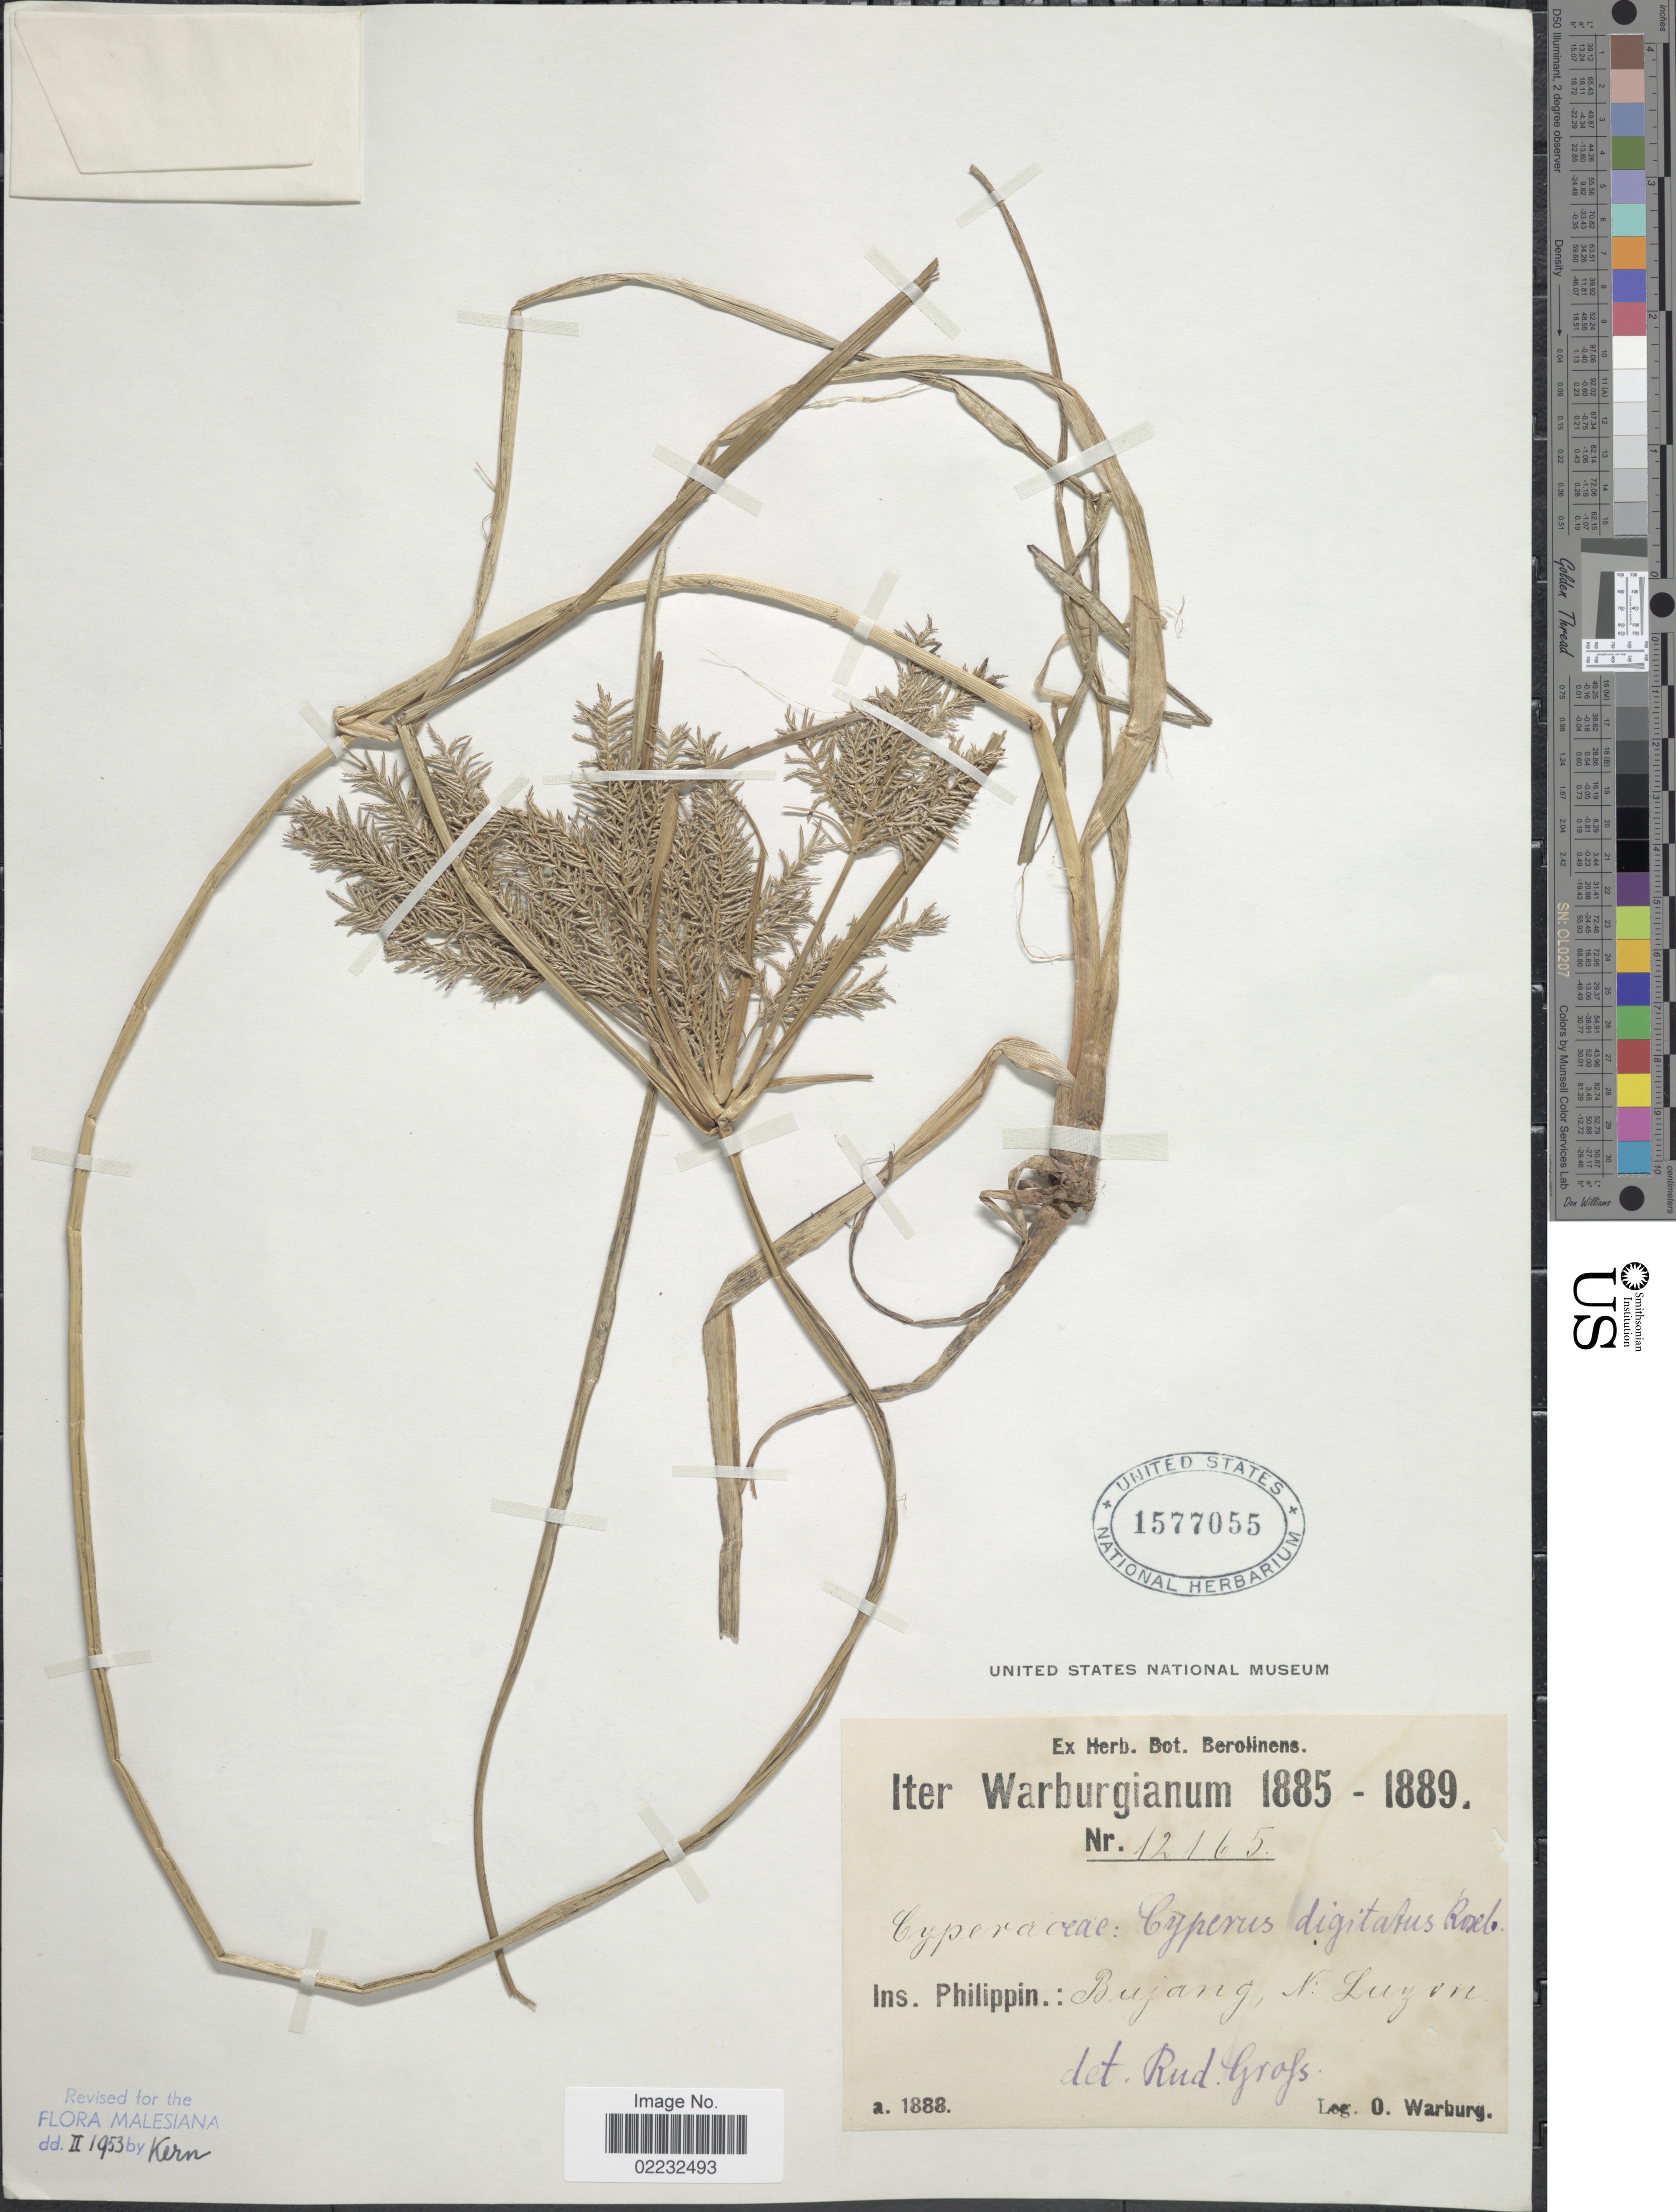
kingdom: Plantae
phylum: Tracheophyta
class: Liliopsida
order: Poales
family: Cyperaceae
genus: Cyperus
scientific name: Cyperus digitatus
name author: Roxb.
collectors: O. Warburg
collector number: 12165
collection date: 1888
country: Philippines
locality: Ins. Philippines: Bujang, N. Luzon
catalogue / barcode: US 1577055